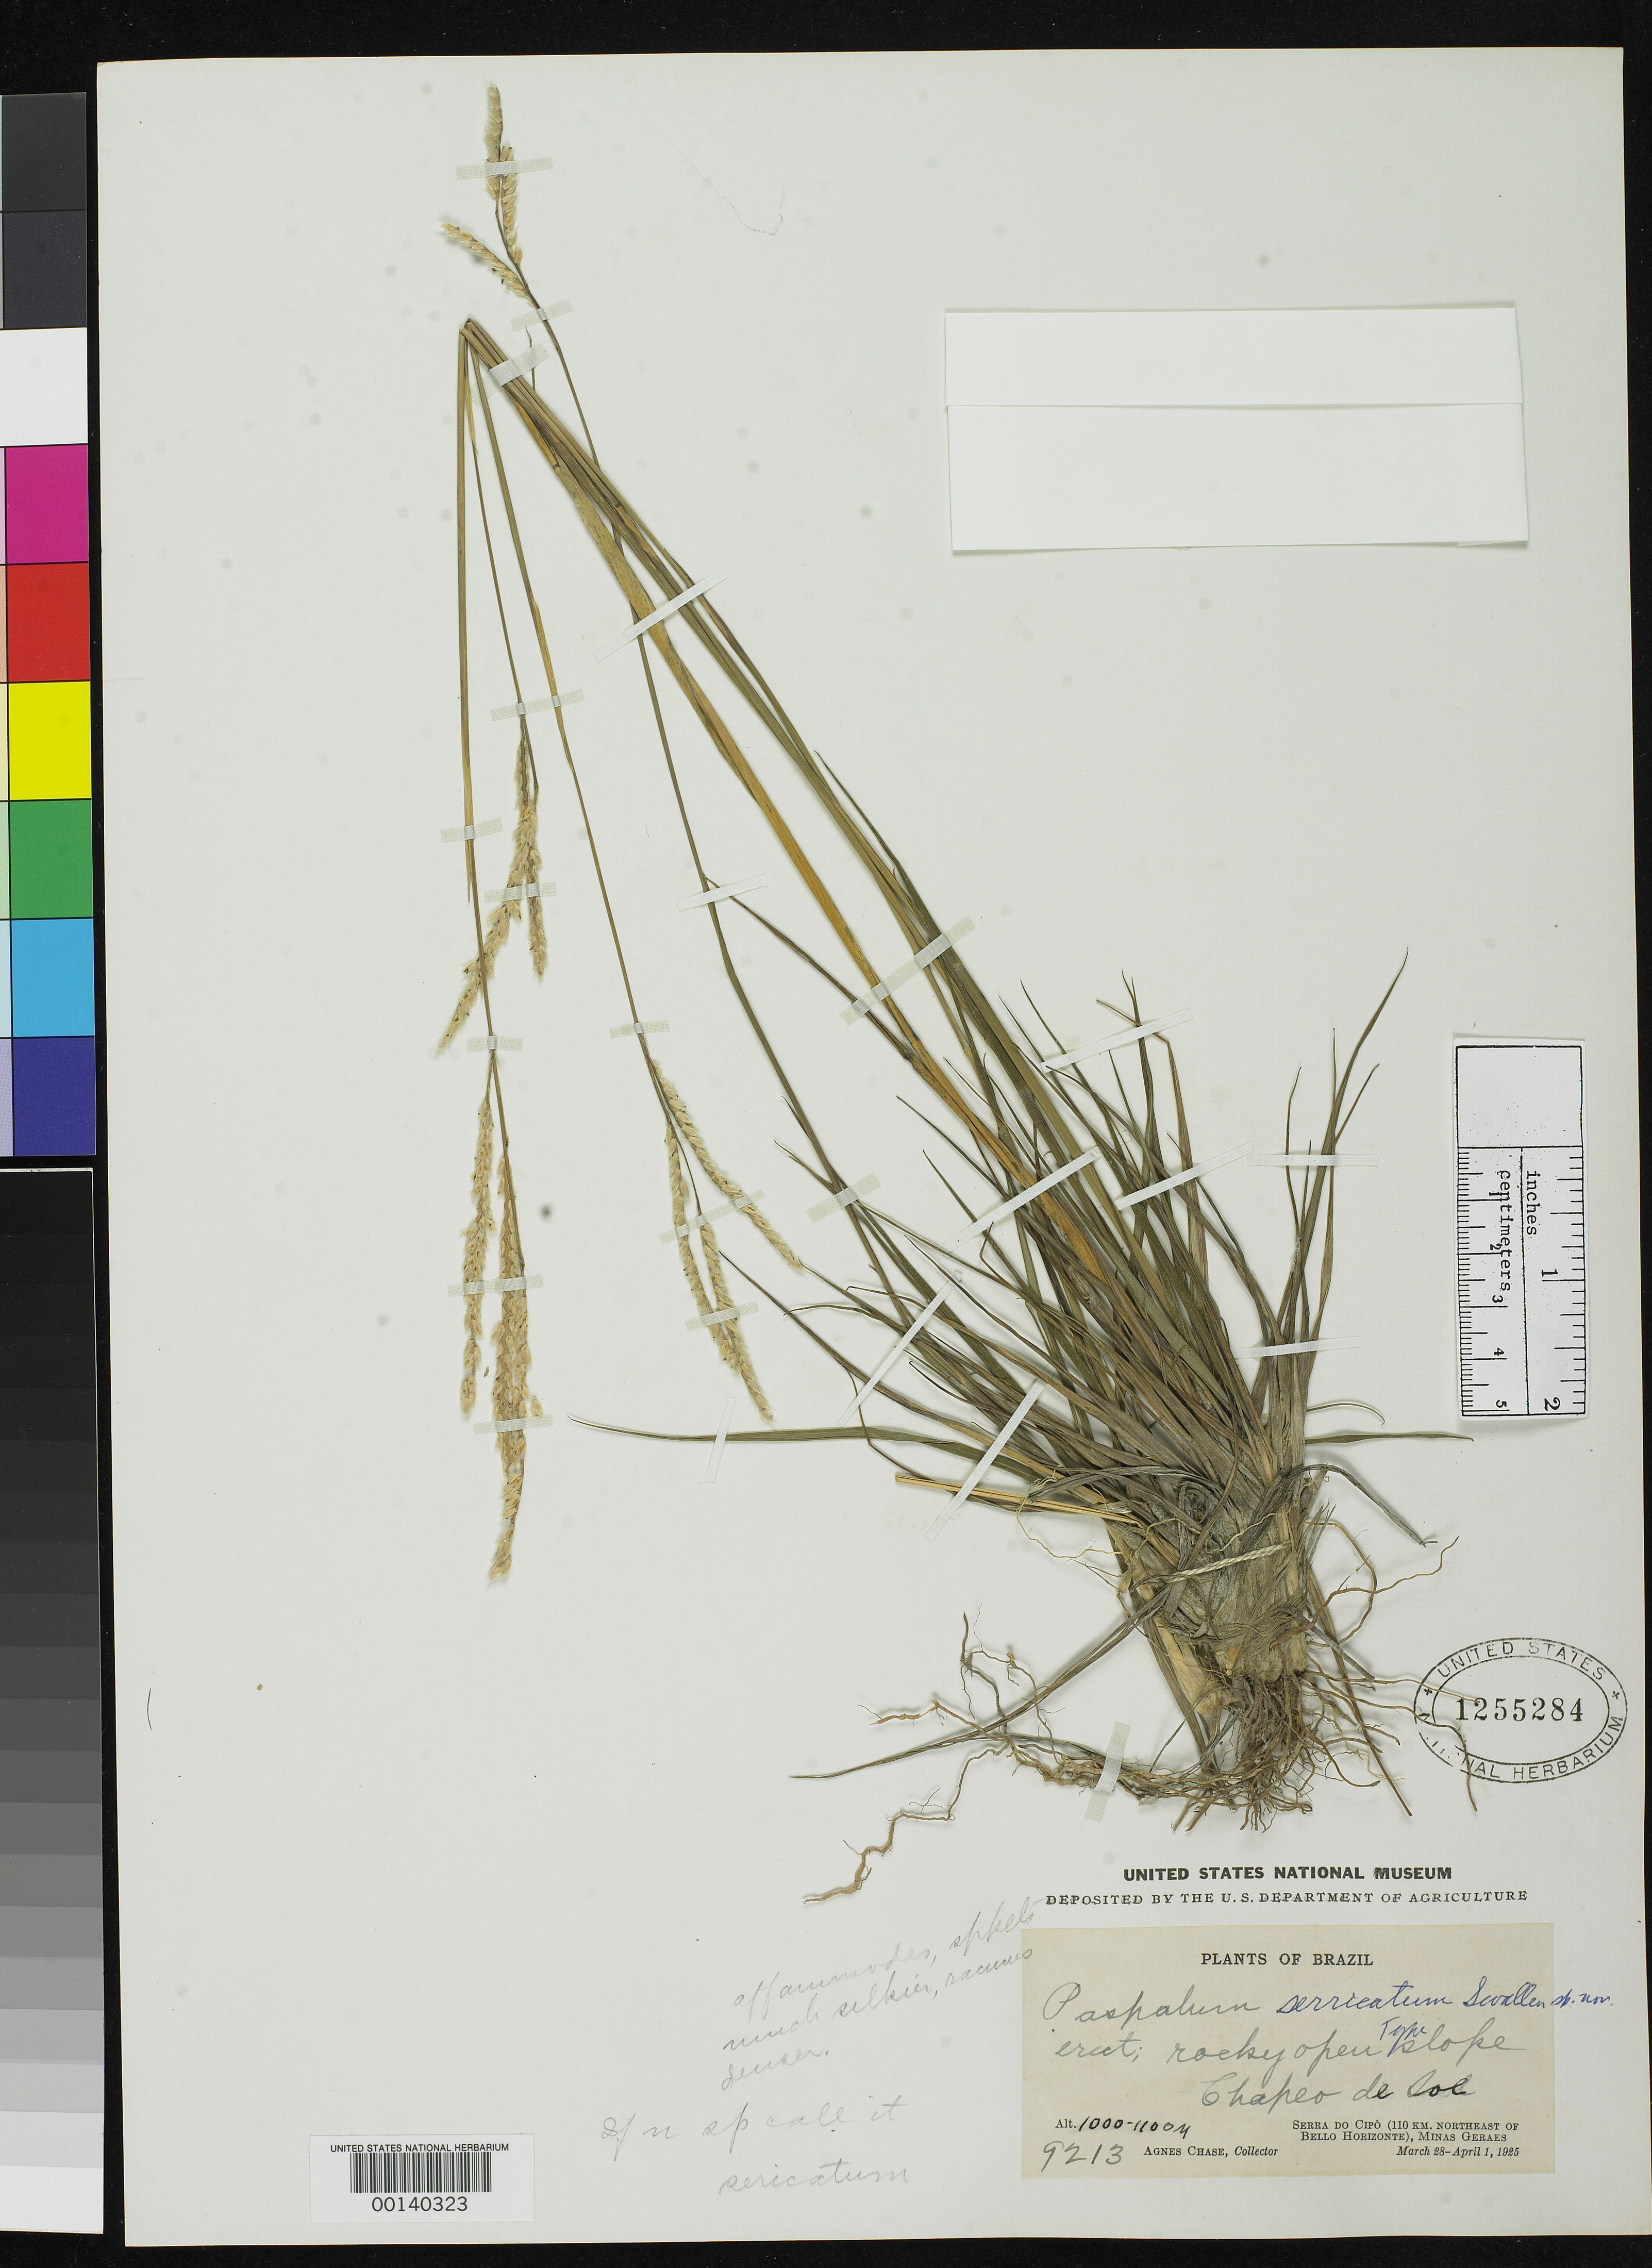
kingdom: Plantae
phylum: Tracheophyta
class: Liliopsida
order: Poales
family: Poaceae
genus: Paspalum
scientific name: Paspalum sericatum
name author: Swallen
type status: Holotype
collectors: A. Chase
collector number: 9213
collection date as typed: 28 Mar 1925 to 01 Apr 1925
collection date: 1925-03-28/1925-04-01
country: Brazil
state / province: Minas Gerais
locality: Serra do Cipo, Chapeo de Sol.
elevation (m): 1000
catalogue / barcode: US 1255284